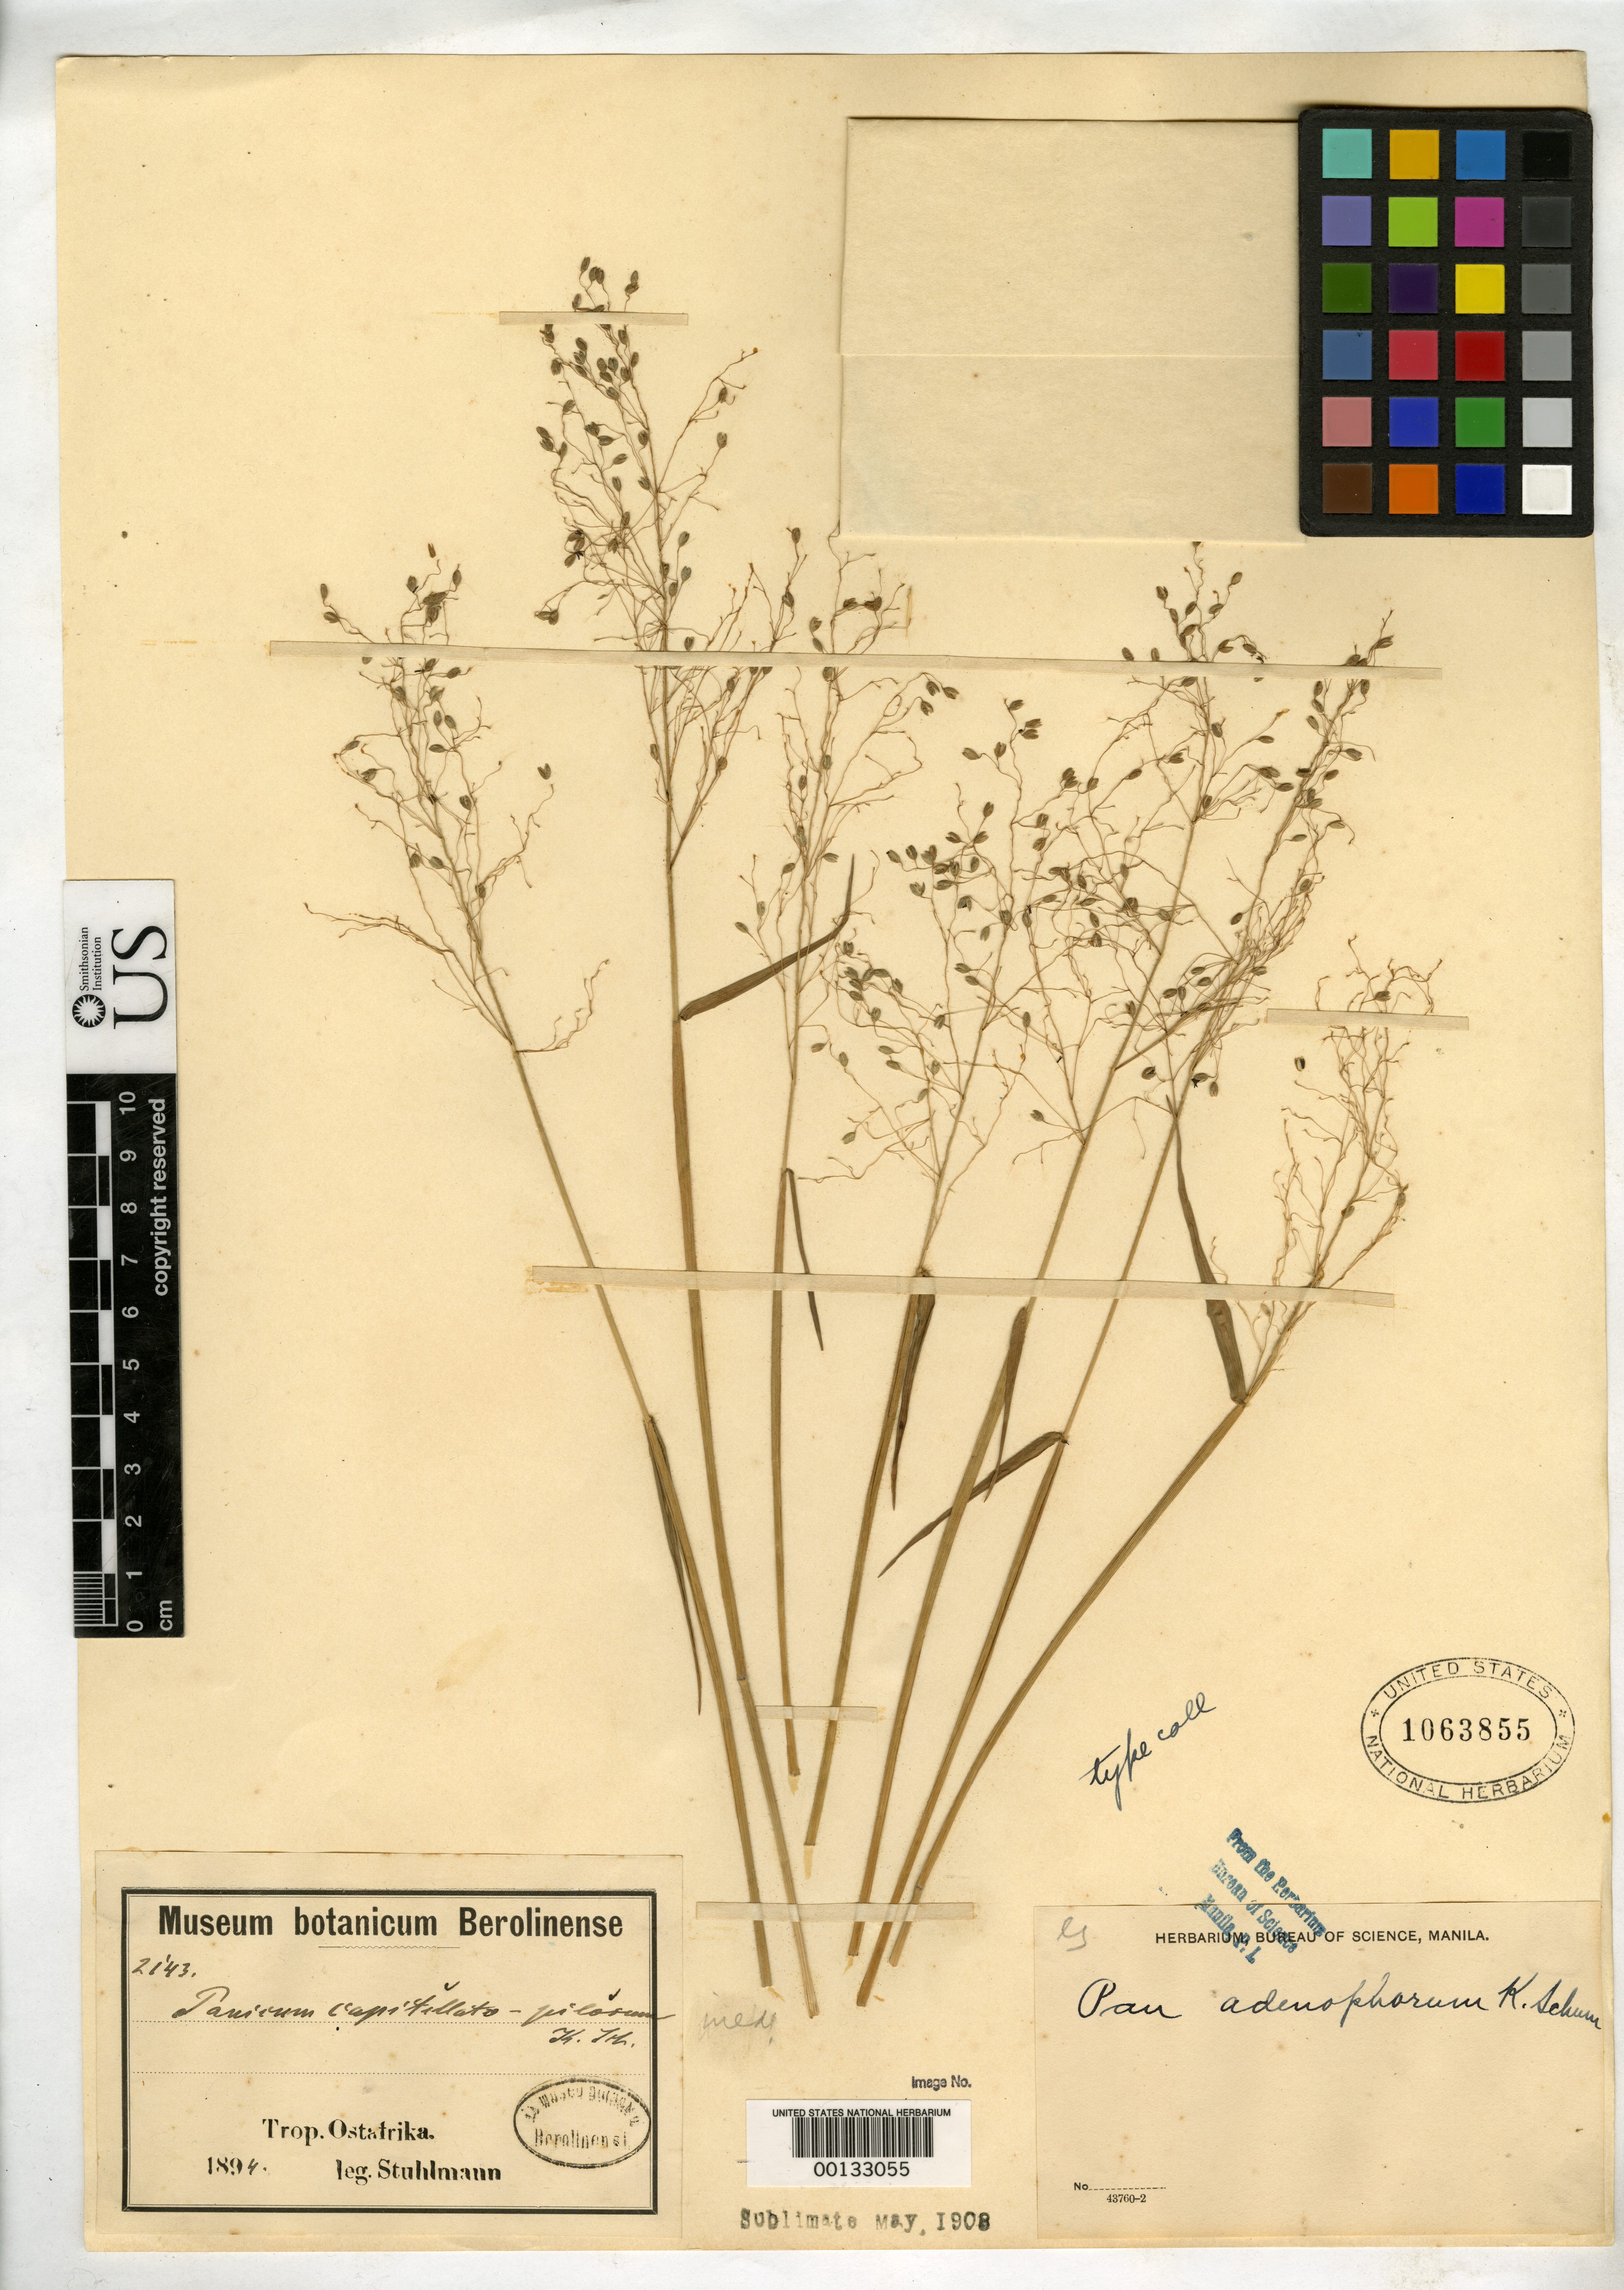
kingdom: Plantae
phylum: Tracheophyta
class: Liliopsida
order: Poales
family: Poaceae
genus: Panicum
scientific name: Panicum adenophorum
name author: K. Schum. in Engl.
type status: Isosyntype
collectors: F. L. Stuhlmann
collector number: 2143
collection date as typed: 1894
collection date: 1894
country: Uganda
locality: Trop. Ostafrika.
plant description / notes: Tanzania, acc. to Tropicos.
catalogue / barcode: US 1063855